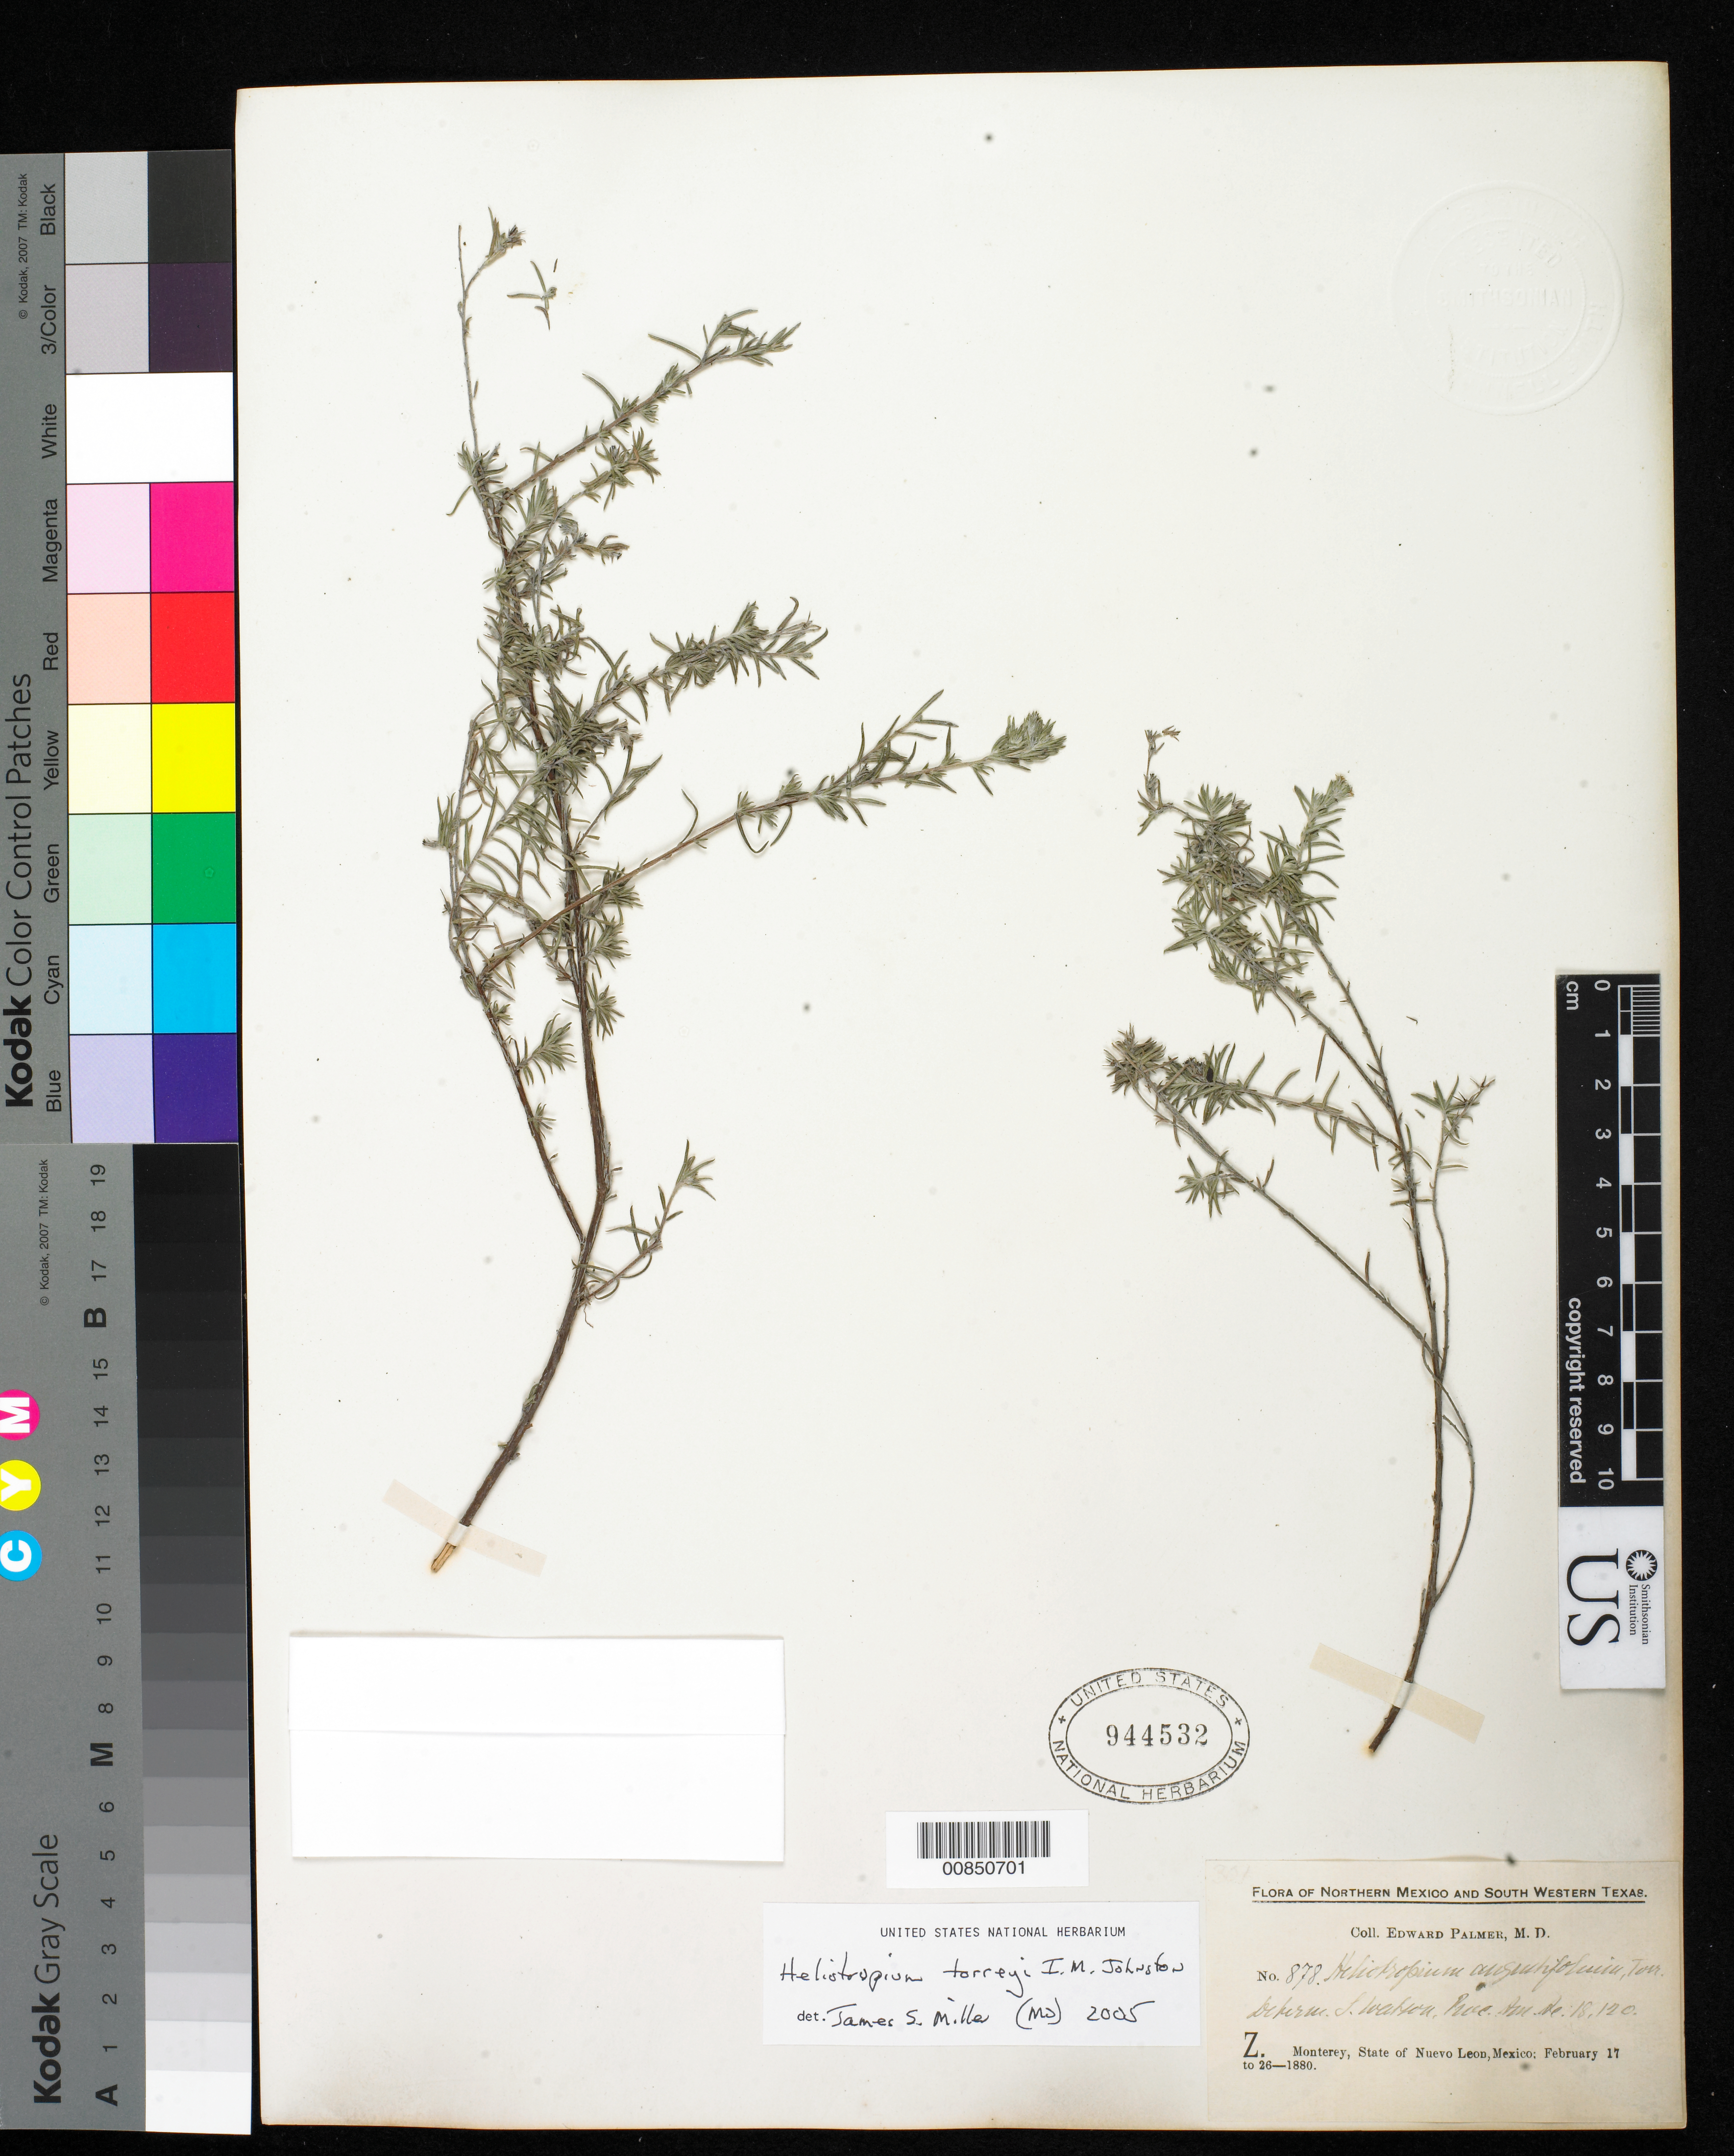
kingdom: Plantae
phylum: Tracheophyta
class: Magnoliopsida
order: Boraginales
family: Heliotropiaceae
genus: Heliotropium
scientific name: Heliotropium torreyi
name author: I.M. Johnst.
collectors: E. Palmer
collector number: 878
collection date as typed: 17 Feb 1880 to 26 Feb 1880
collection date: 1880-02-17/1880-02-26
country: Mexico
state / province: Nuevo León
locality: Z. Monterrey, Nuevo León.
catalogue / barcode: US 944532